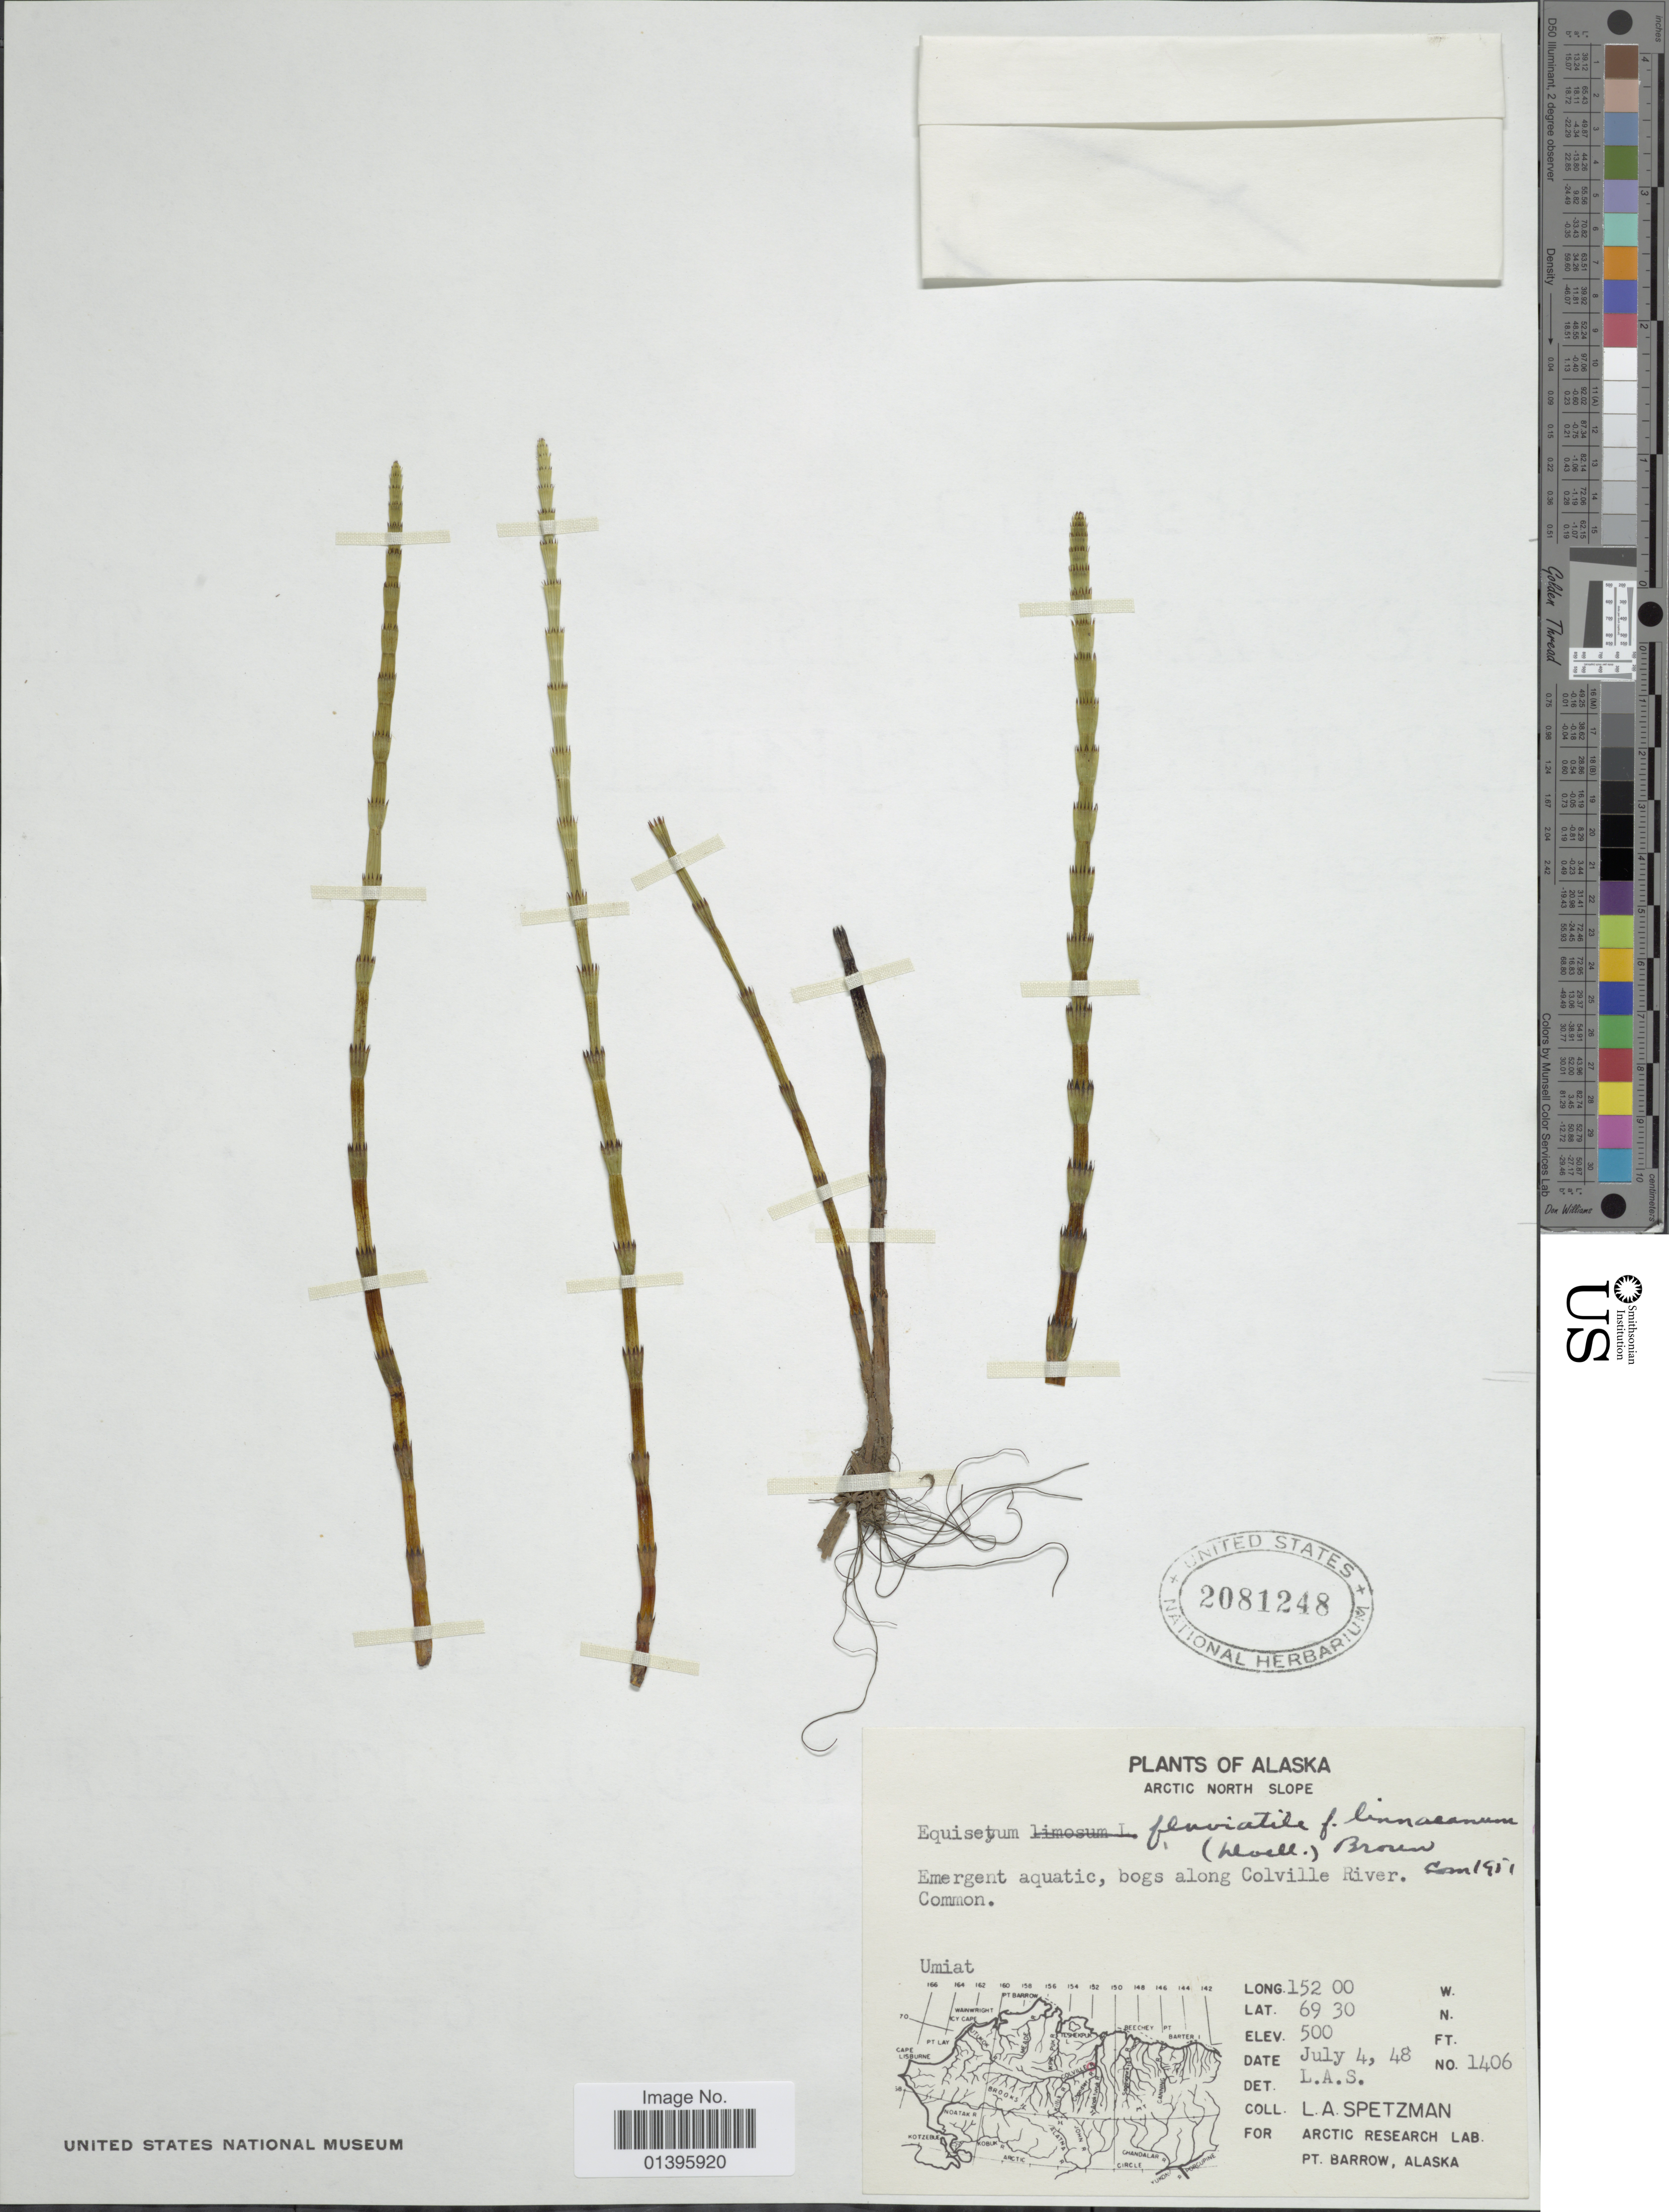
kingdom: Plantae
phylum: Tracheophyta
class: Polypodiopsida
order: Equisetales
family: Equisetaceae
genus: Equisetum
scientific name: Equisetum fluviatile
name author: L.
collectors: L. Spetzman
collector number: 1406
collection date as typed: Transcribed d/m/y: 4/7/48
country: United States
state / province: Alaska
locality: Arctic North Slope. Emergent aquatic, bogs along Colville River.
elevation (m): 152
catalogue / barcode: US 2081248